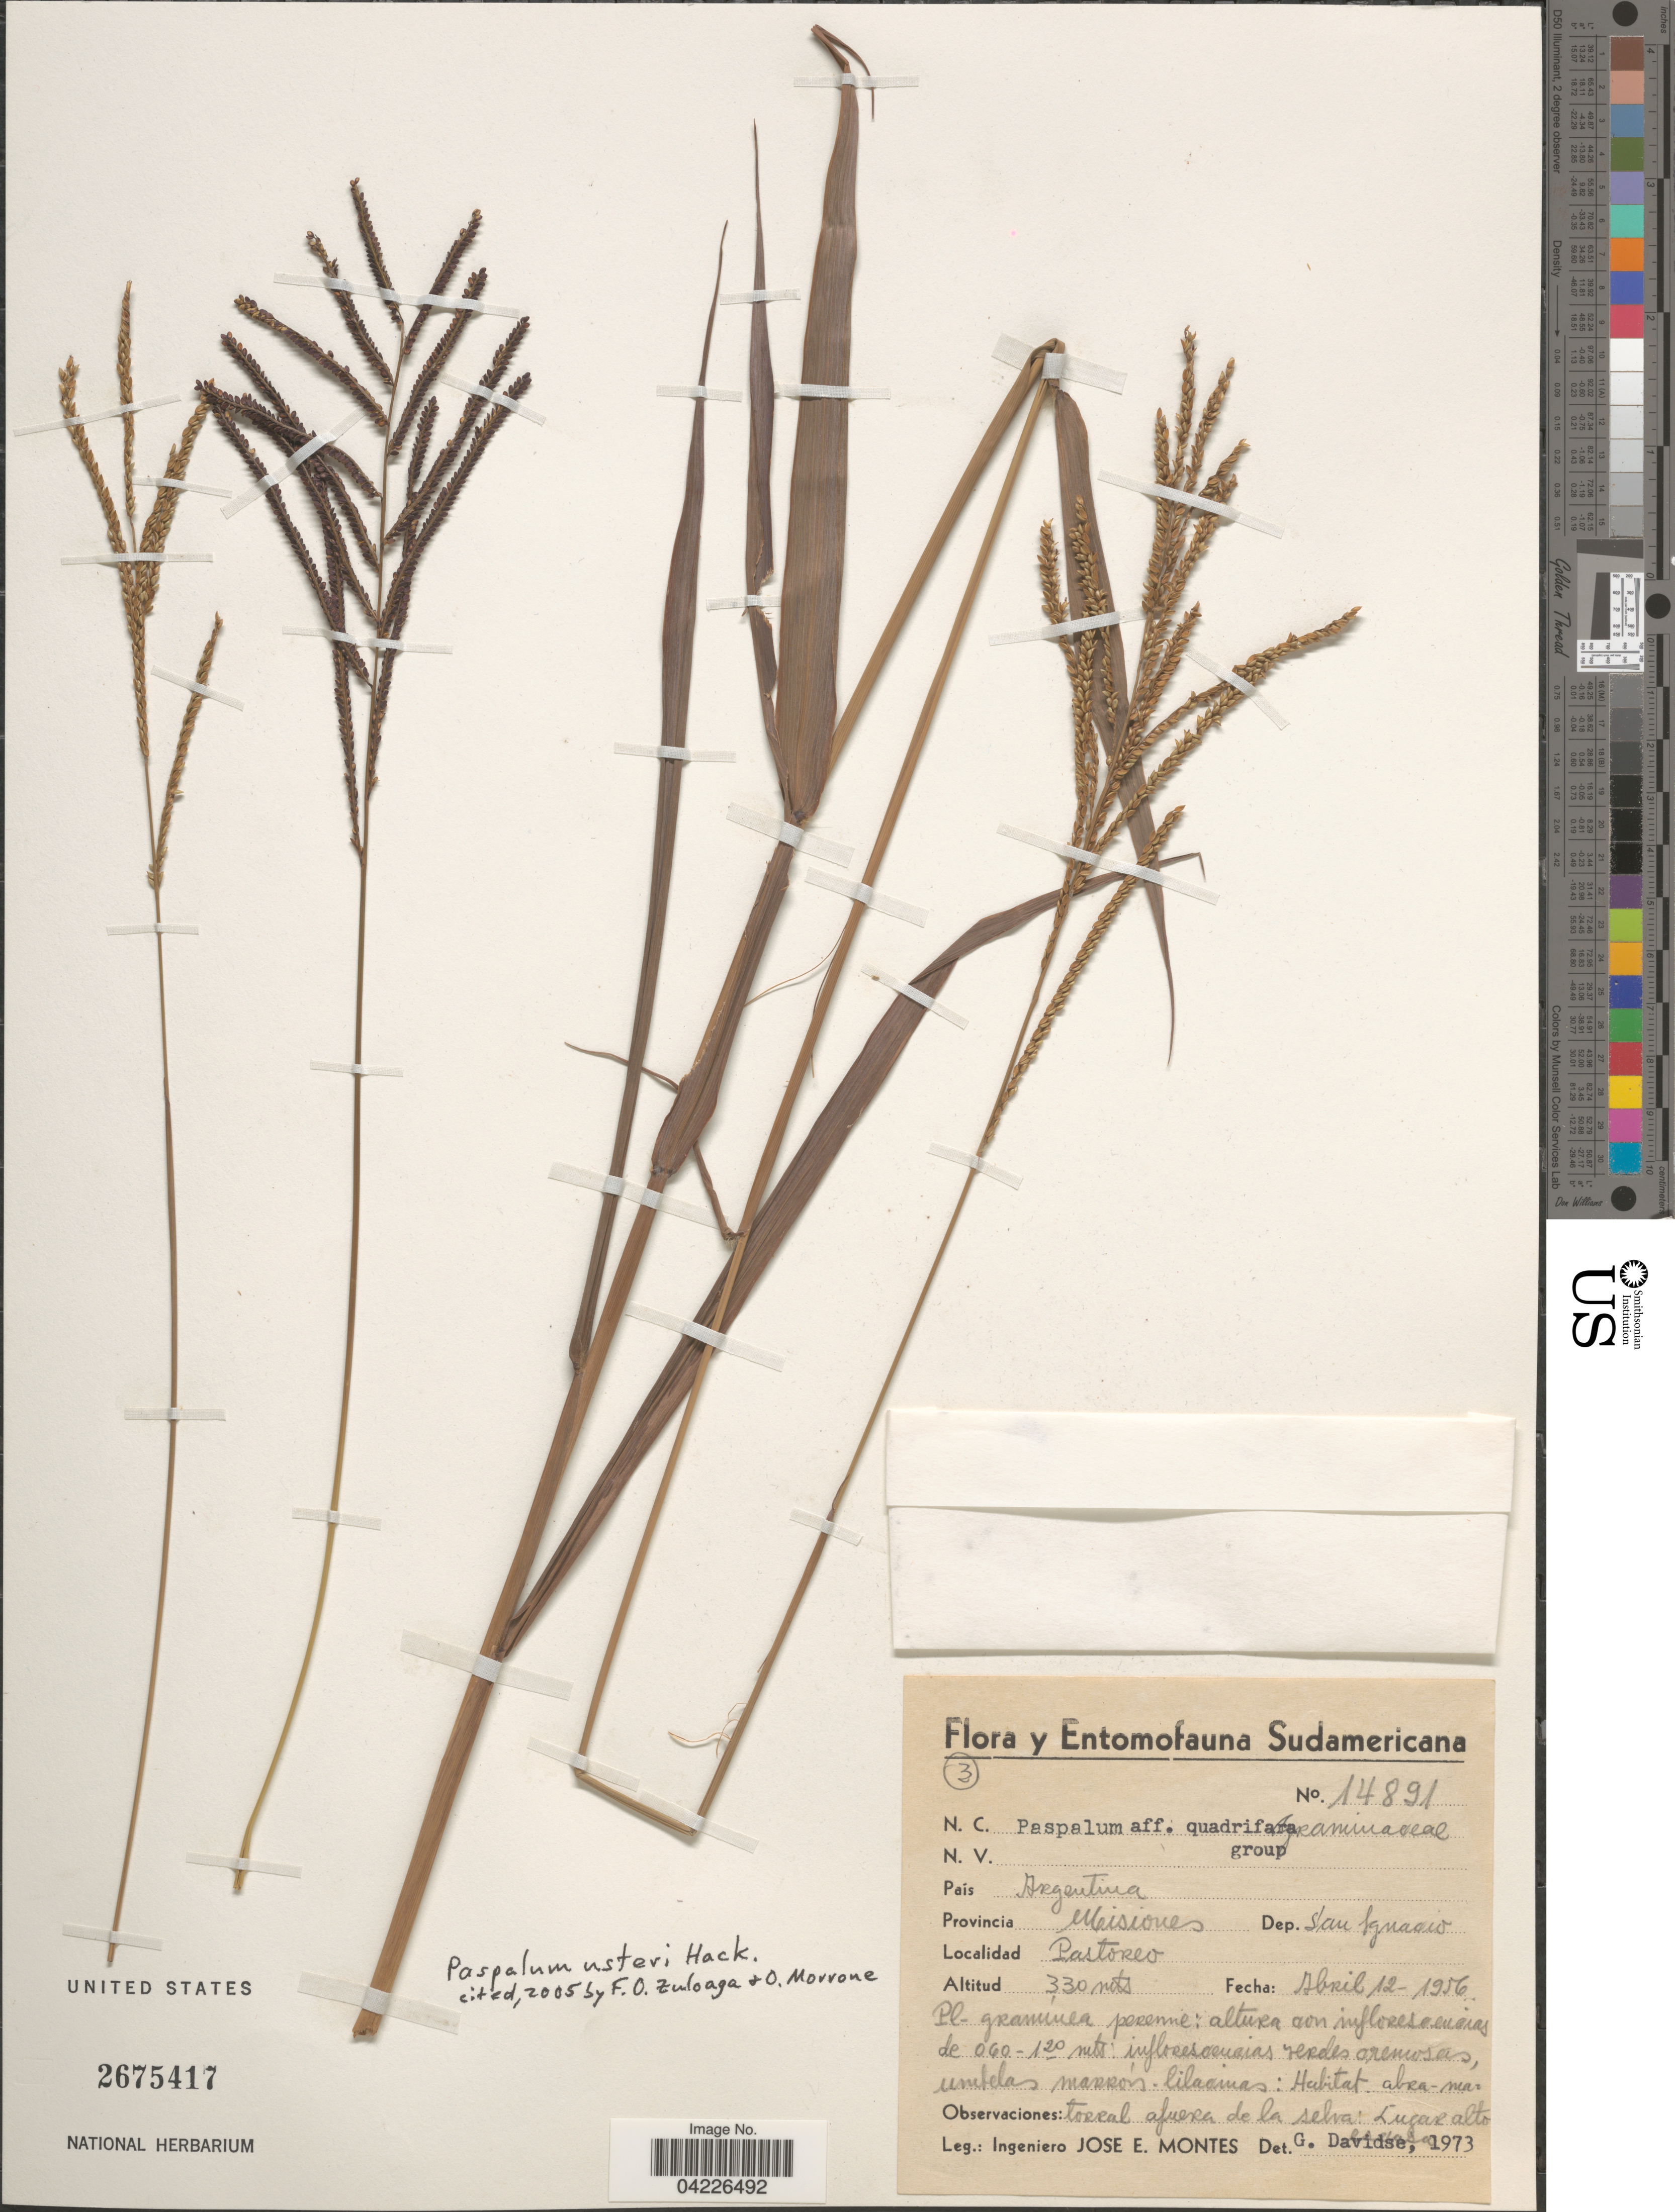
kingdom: Plantae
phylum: Tracheophyta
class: Liliopsida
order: Poales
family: Poaceae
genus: Paspalum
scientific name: Paspalum usteri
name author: Hack.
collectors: J. E. Montes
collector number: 14891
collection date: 1956-04-12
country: Argentina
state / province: Misiones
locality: Dep. San Ignacio. Pastoreo.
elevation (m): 330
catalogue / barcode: US 2675417